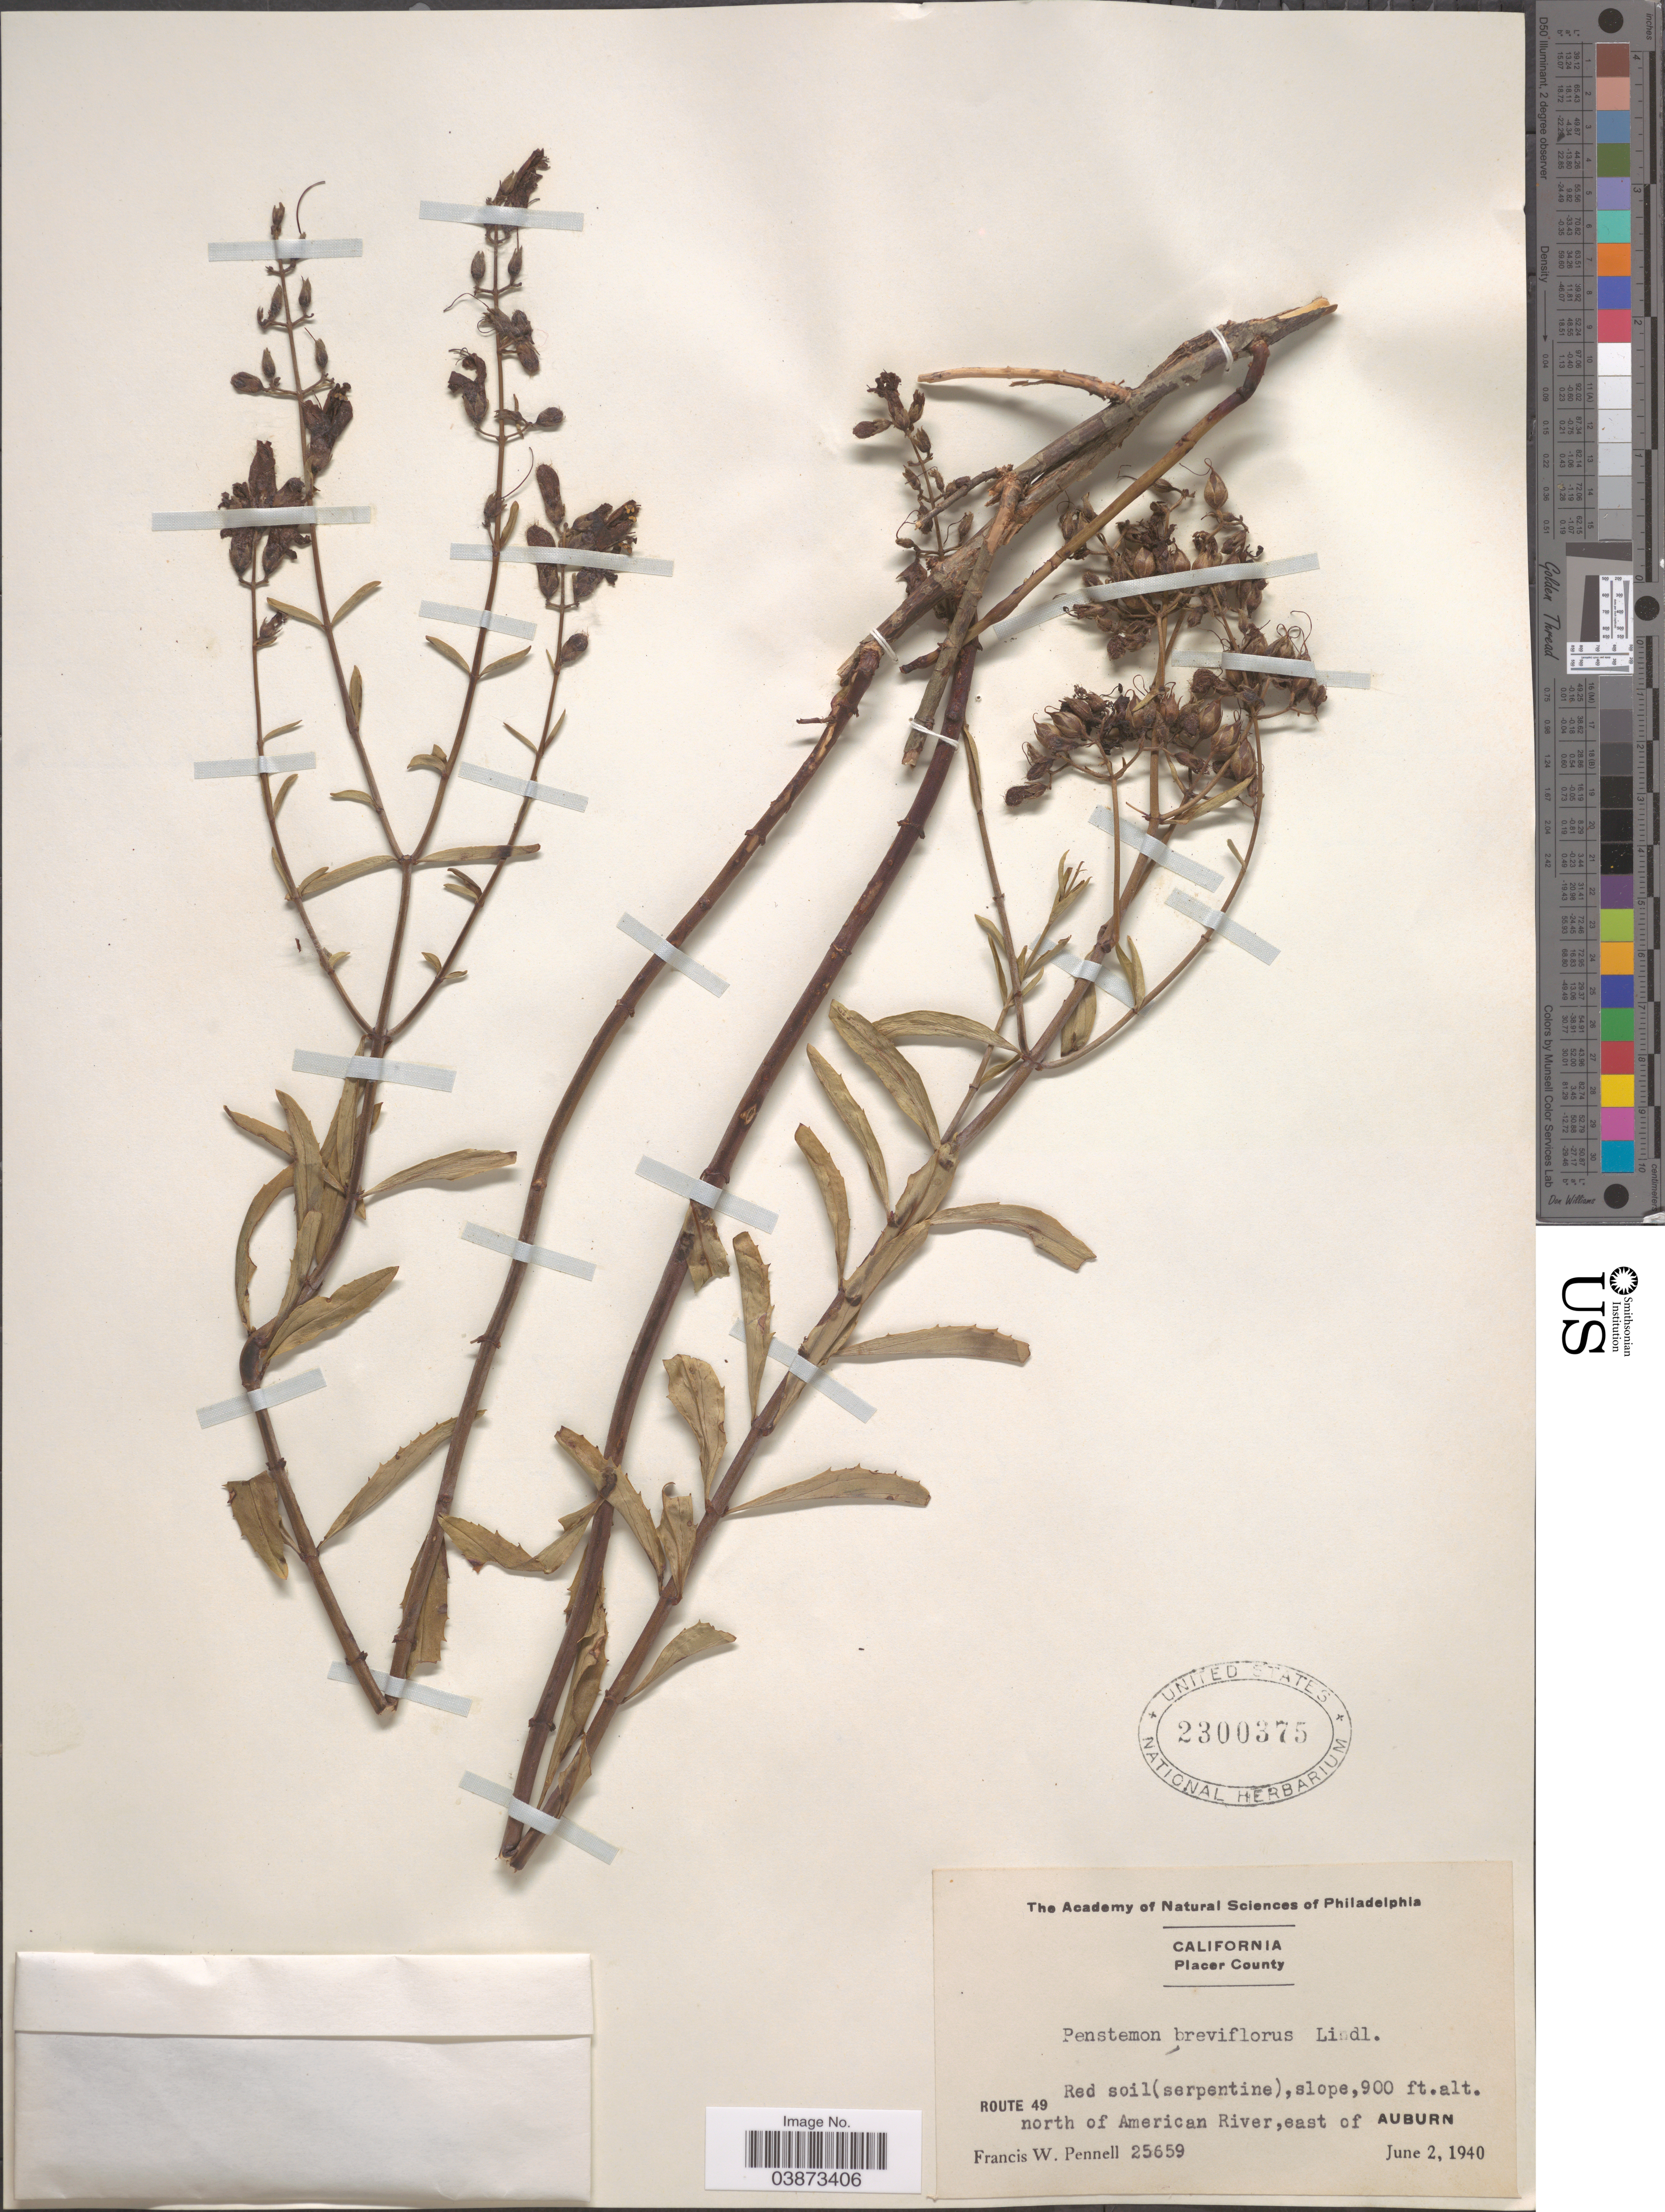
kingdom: Plantae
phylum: Tracheophyta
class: Magnoliopsida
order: Lamiales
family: Plantaginaceae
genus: Penstemon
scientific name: Penstemon breviflorus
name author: Lindl.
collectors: F. W. Pennell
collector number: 25659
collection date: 1940-06-02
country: United States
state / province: California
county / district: Placer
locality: Placer County. Route 49 north of American River, east of Auburn.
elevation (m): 274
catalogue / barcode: US 2300375